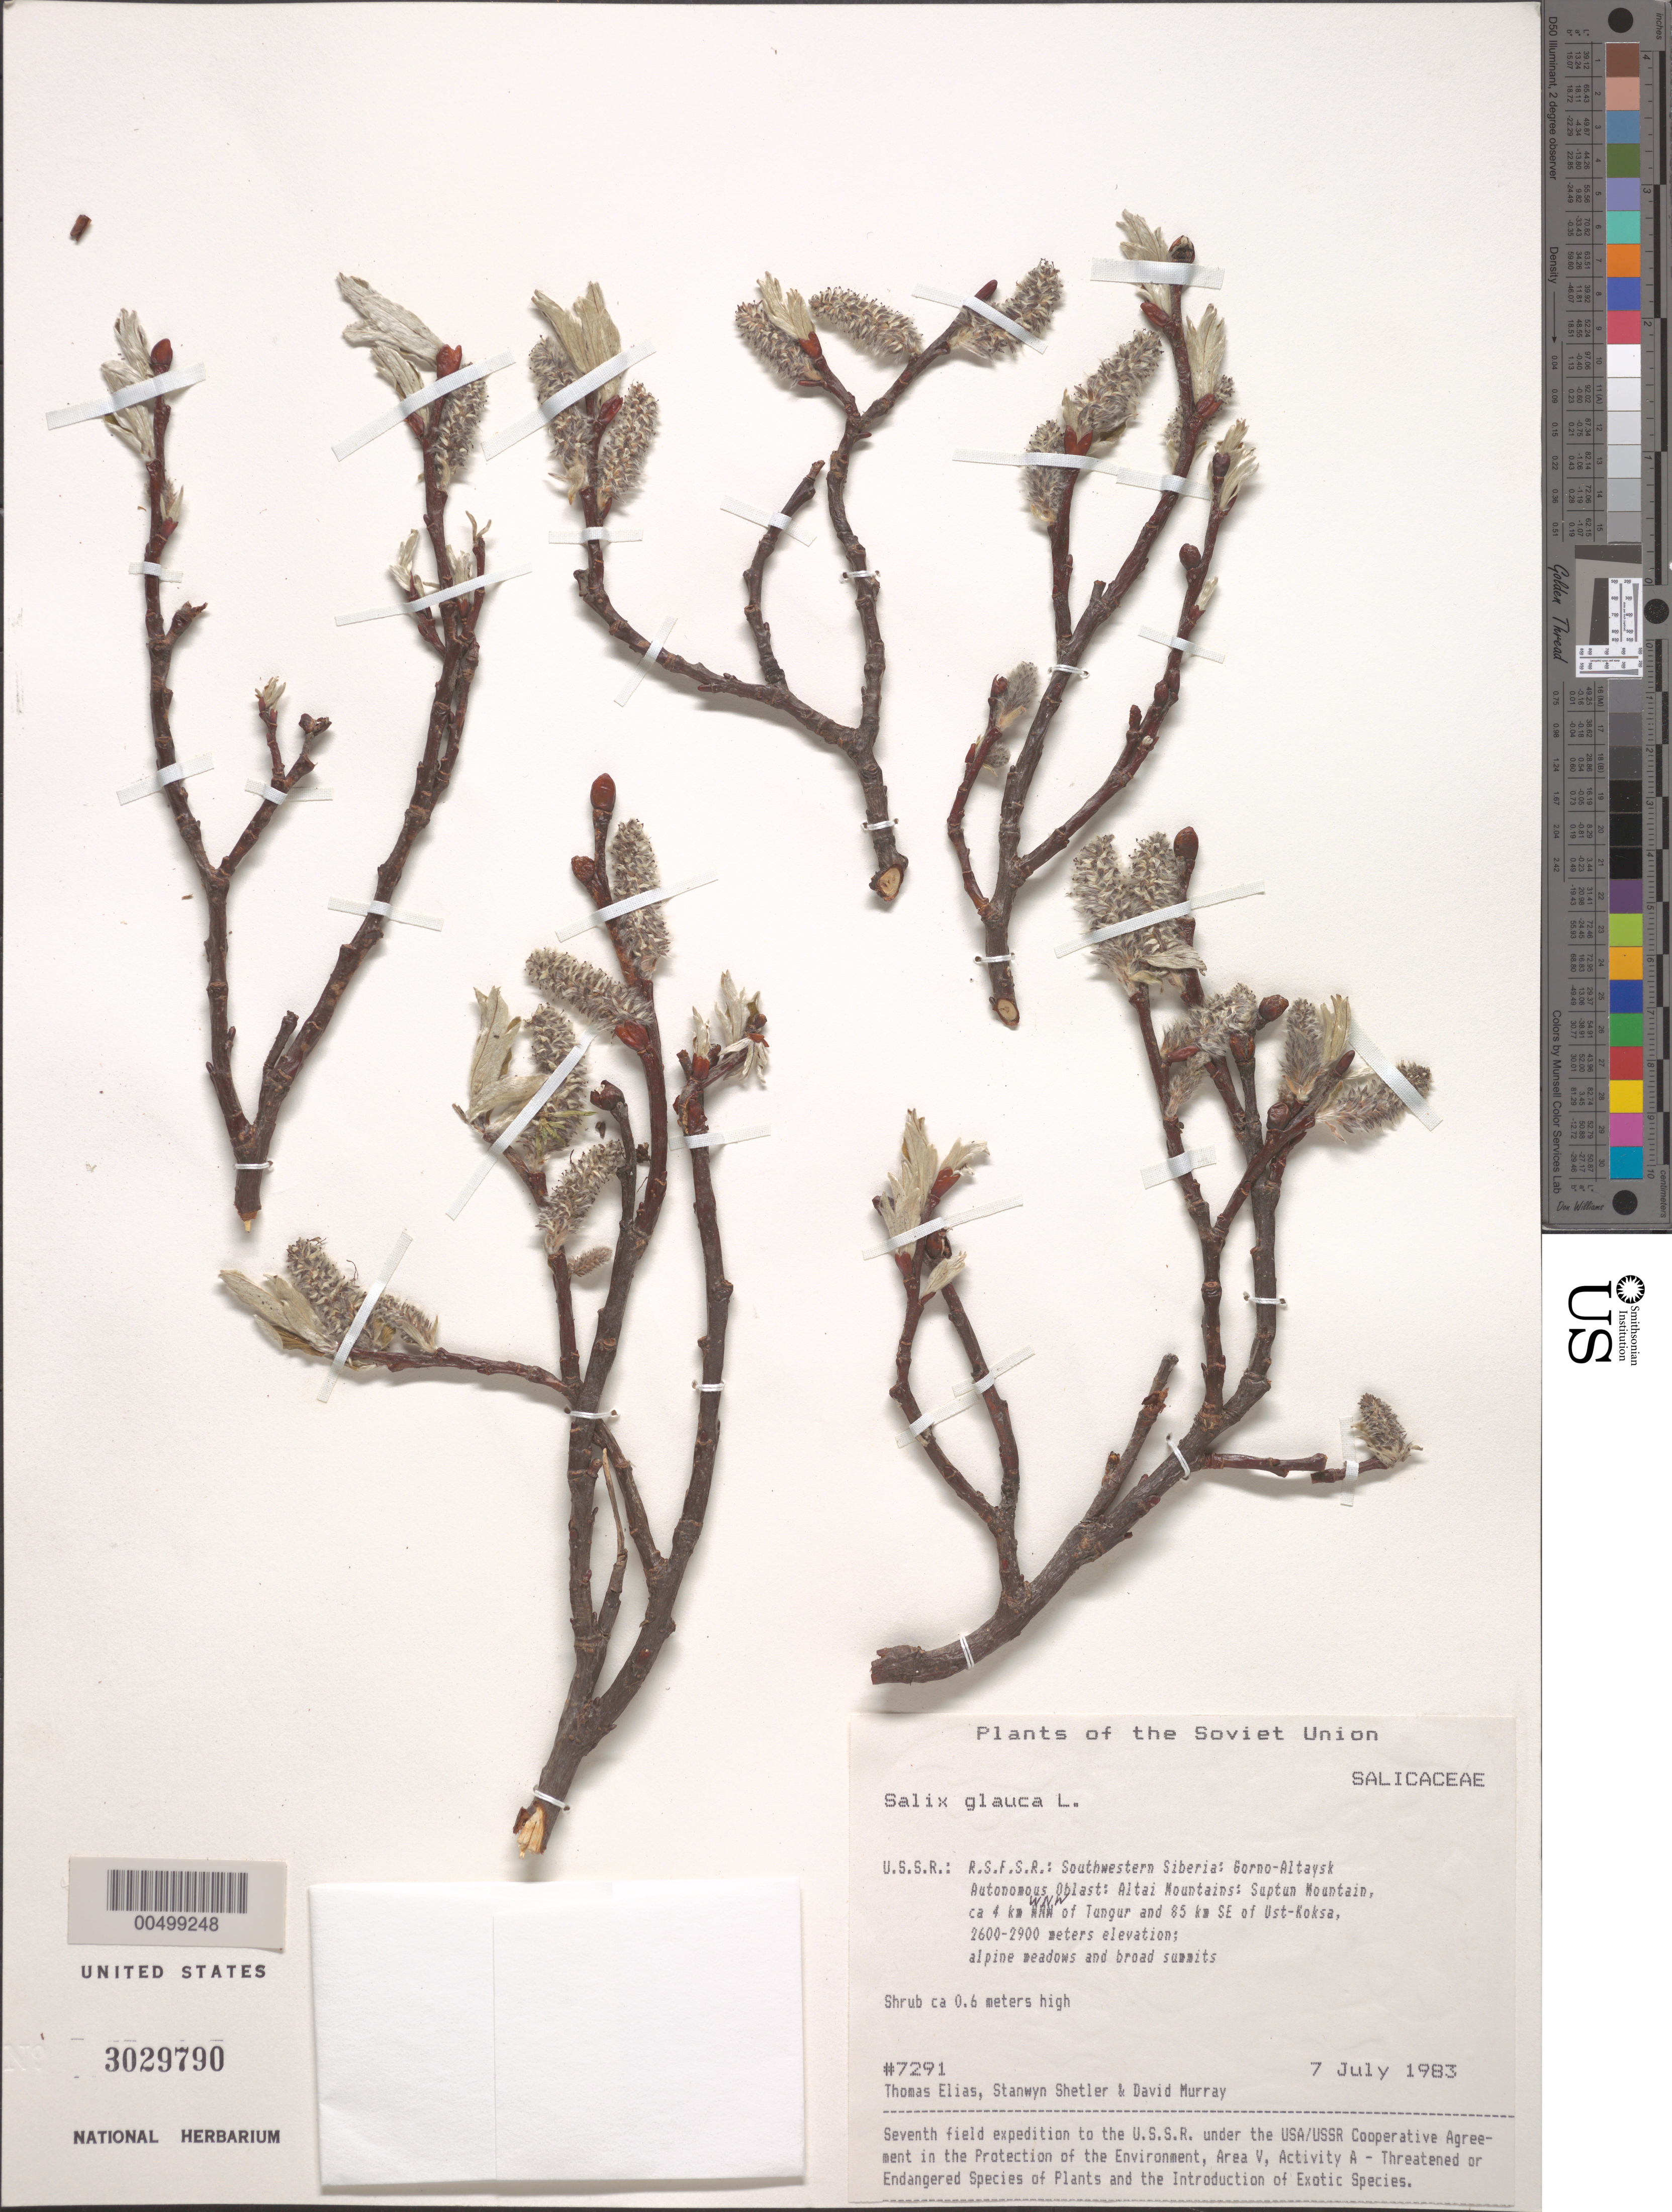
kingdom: Plantae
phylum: Tracheophyta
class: Magnoliopsida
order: Malpighiales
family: Salicaceae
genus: Salix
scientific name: Salix glauca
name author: L.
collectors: T. Elias, S. Shetler & D. F. Murray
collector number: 7291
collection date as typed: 07 Jul 1983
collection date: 1983-07-07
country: Russian Federation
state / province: Altai Republic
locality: Altai Mountains, Suptun Mountain, ca. 4 km WNW of Tungur and 85 km SE of Ust-Koksa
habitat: alpine meadows and broad summits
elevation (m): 2600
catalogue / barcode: US 3029790